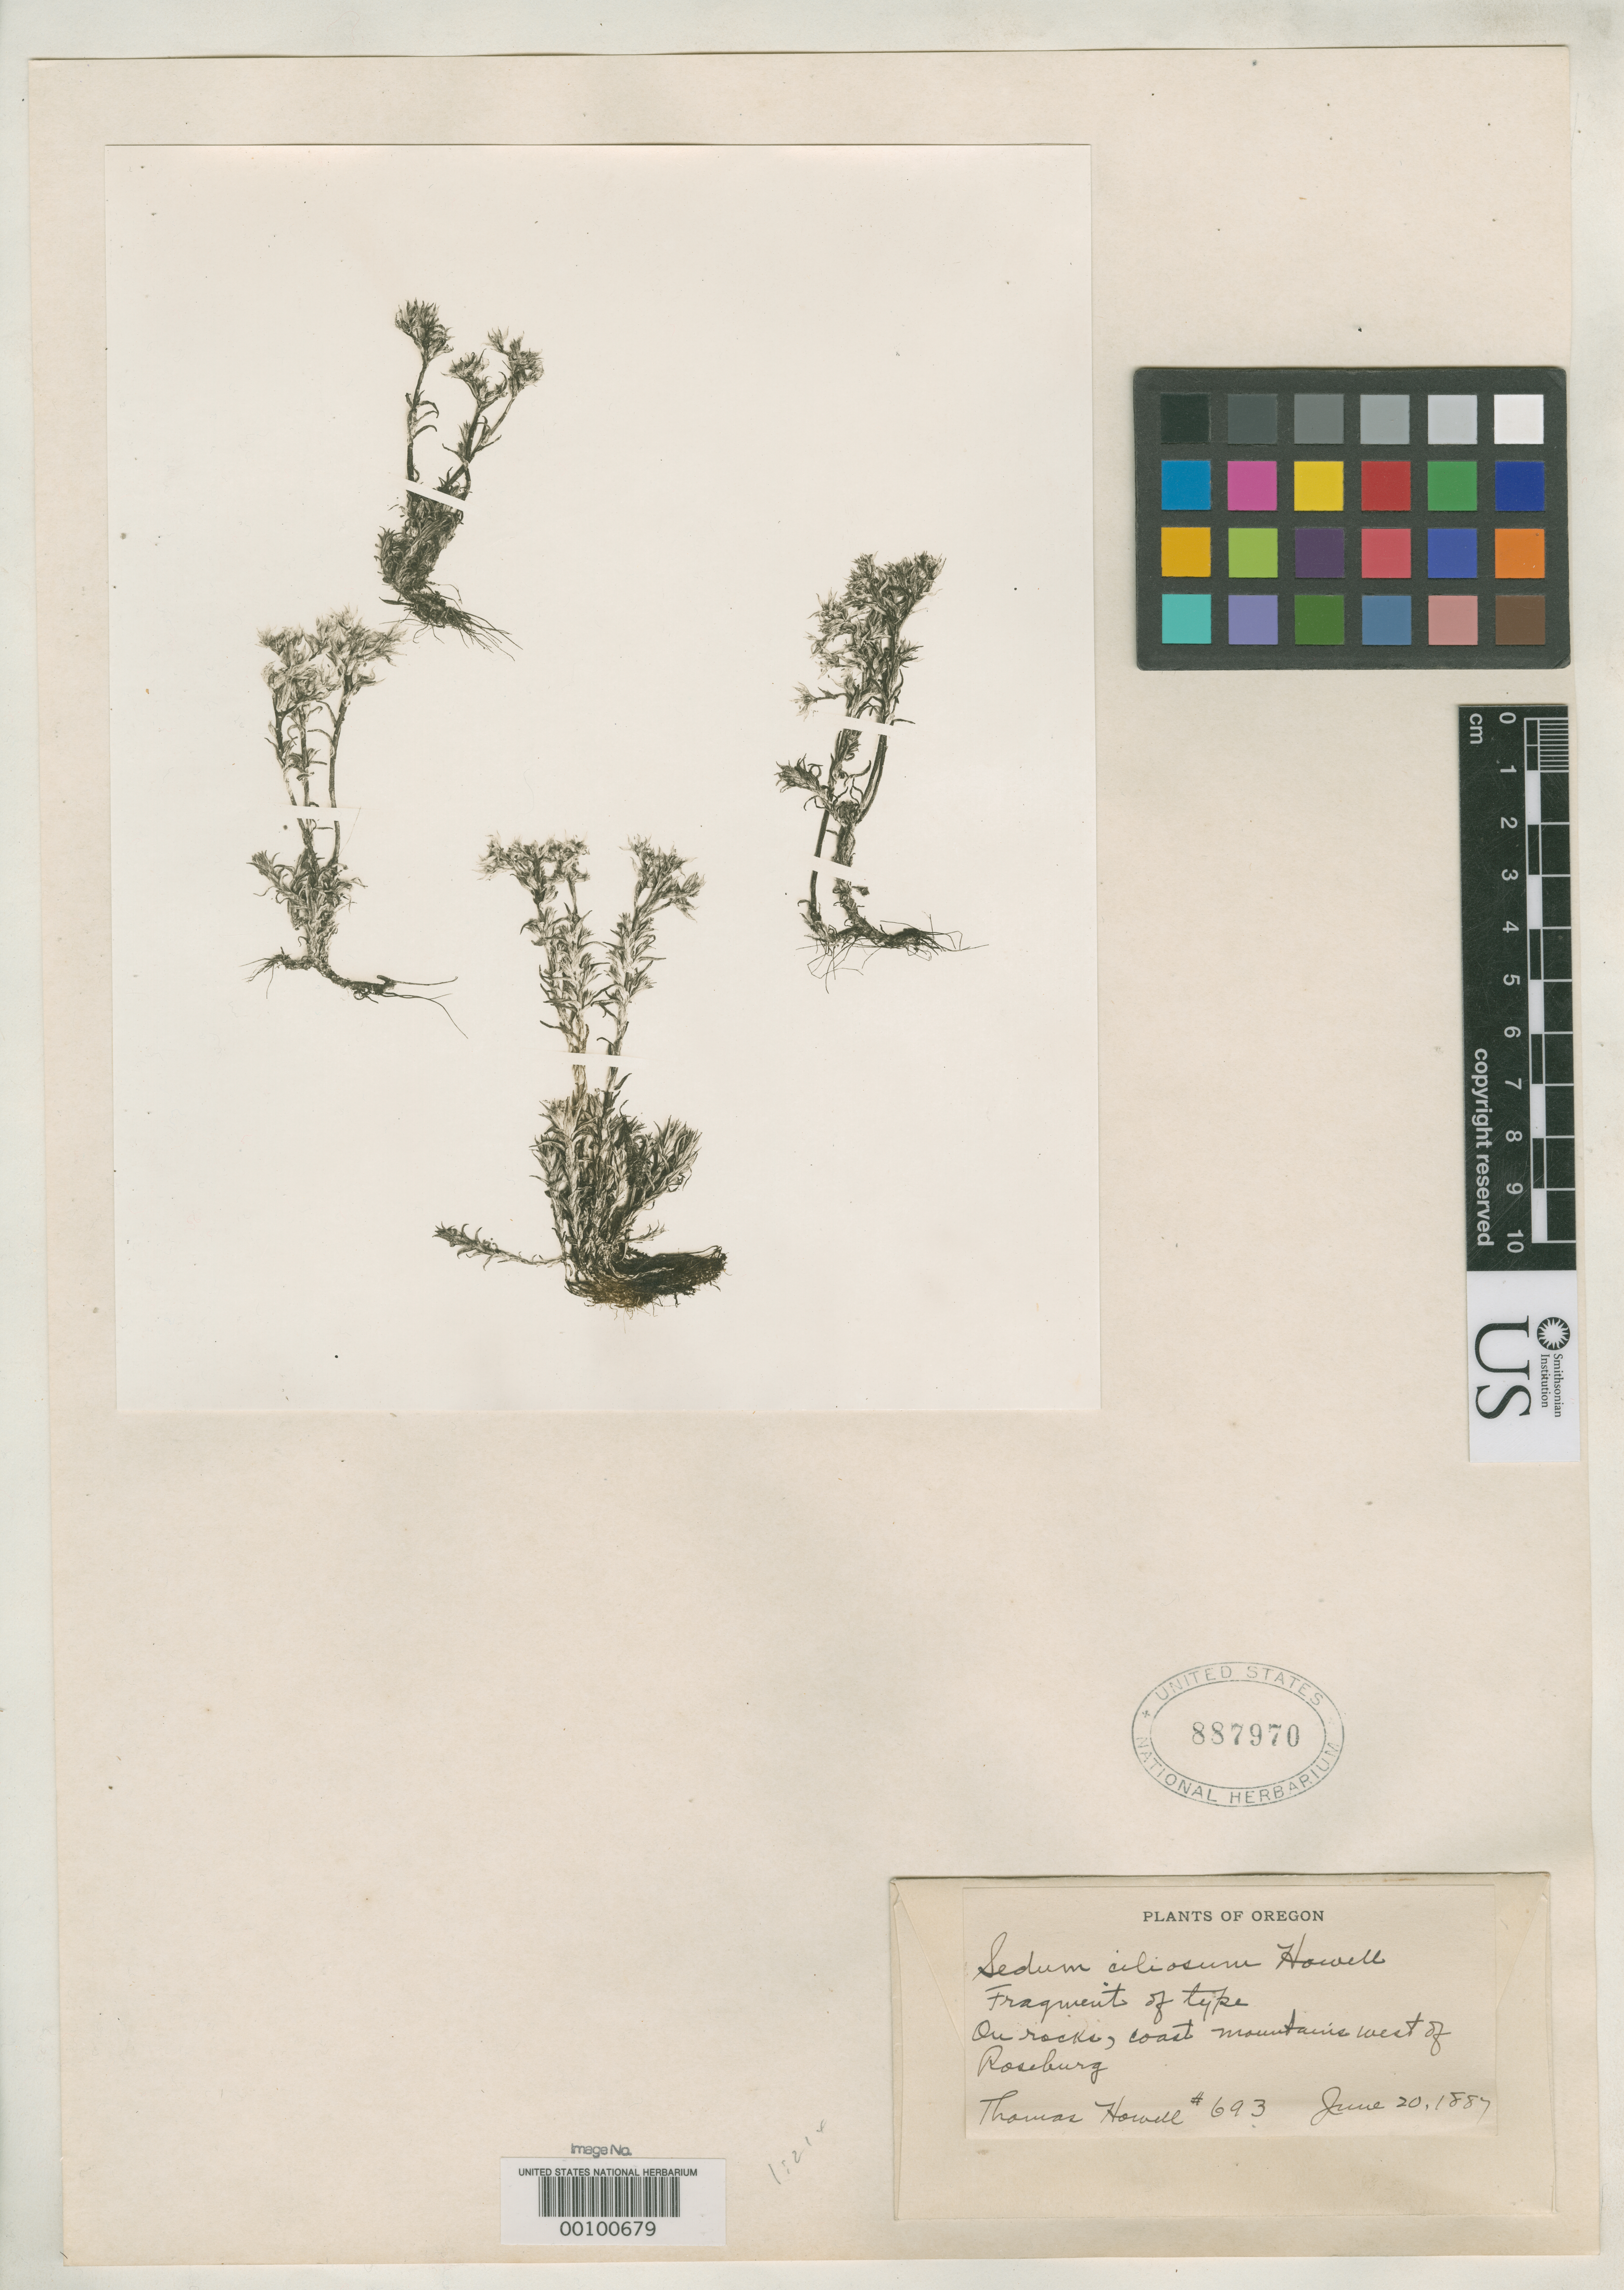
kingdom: Plantae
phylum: Tracheophyta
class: Magnoliopsida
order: Saxifragales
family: Crassulaceae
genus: Sedum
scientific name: Sedum ciliosum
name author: Howell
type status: Type Fragment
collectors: T. J. Howell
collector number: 693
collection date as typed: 20 Jun 1887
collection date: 1887-06-20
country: United States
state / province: Oregon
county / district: Douglas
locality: Mountains E of Roseburg.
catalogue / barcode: US 887970